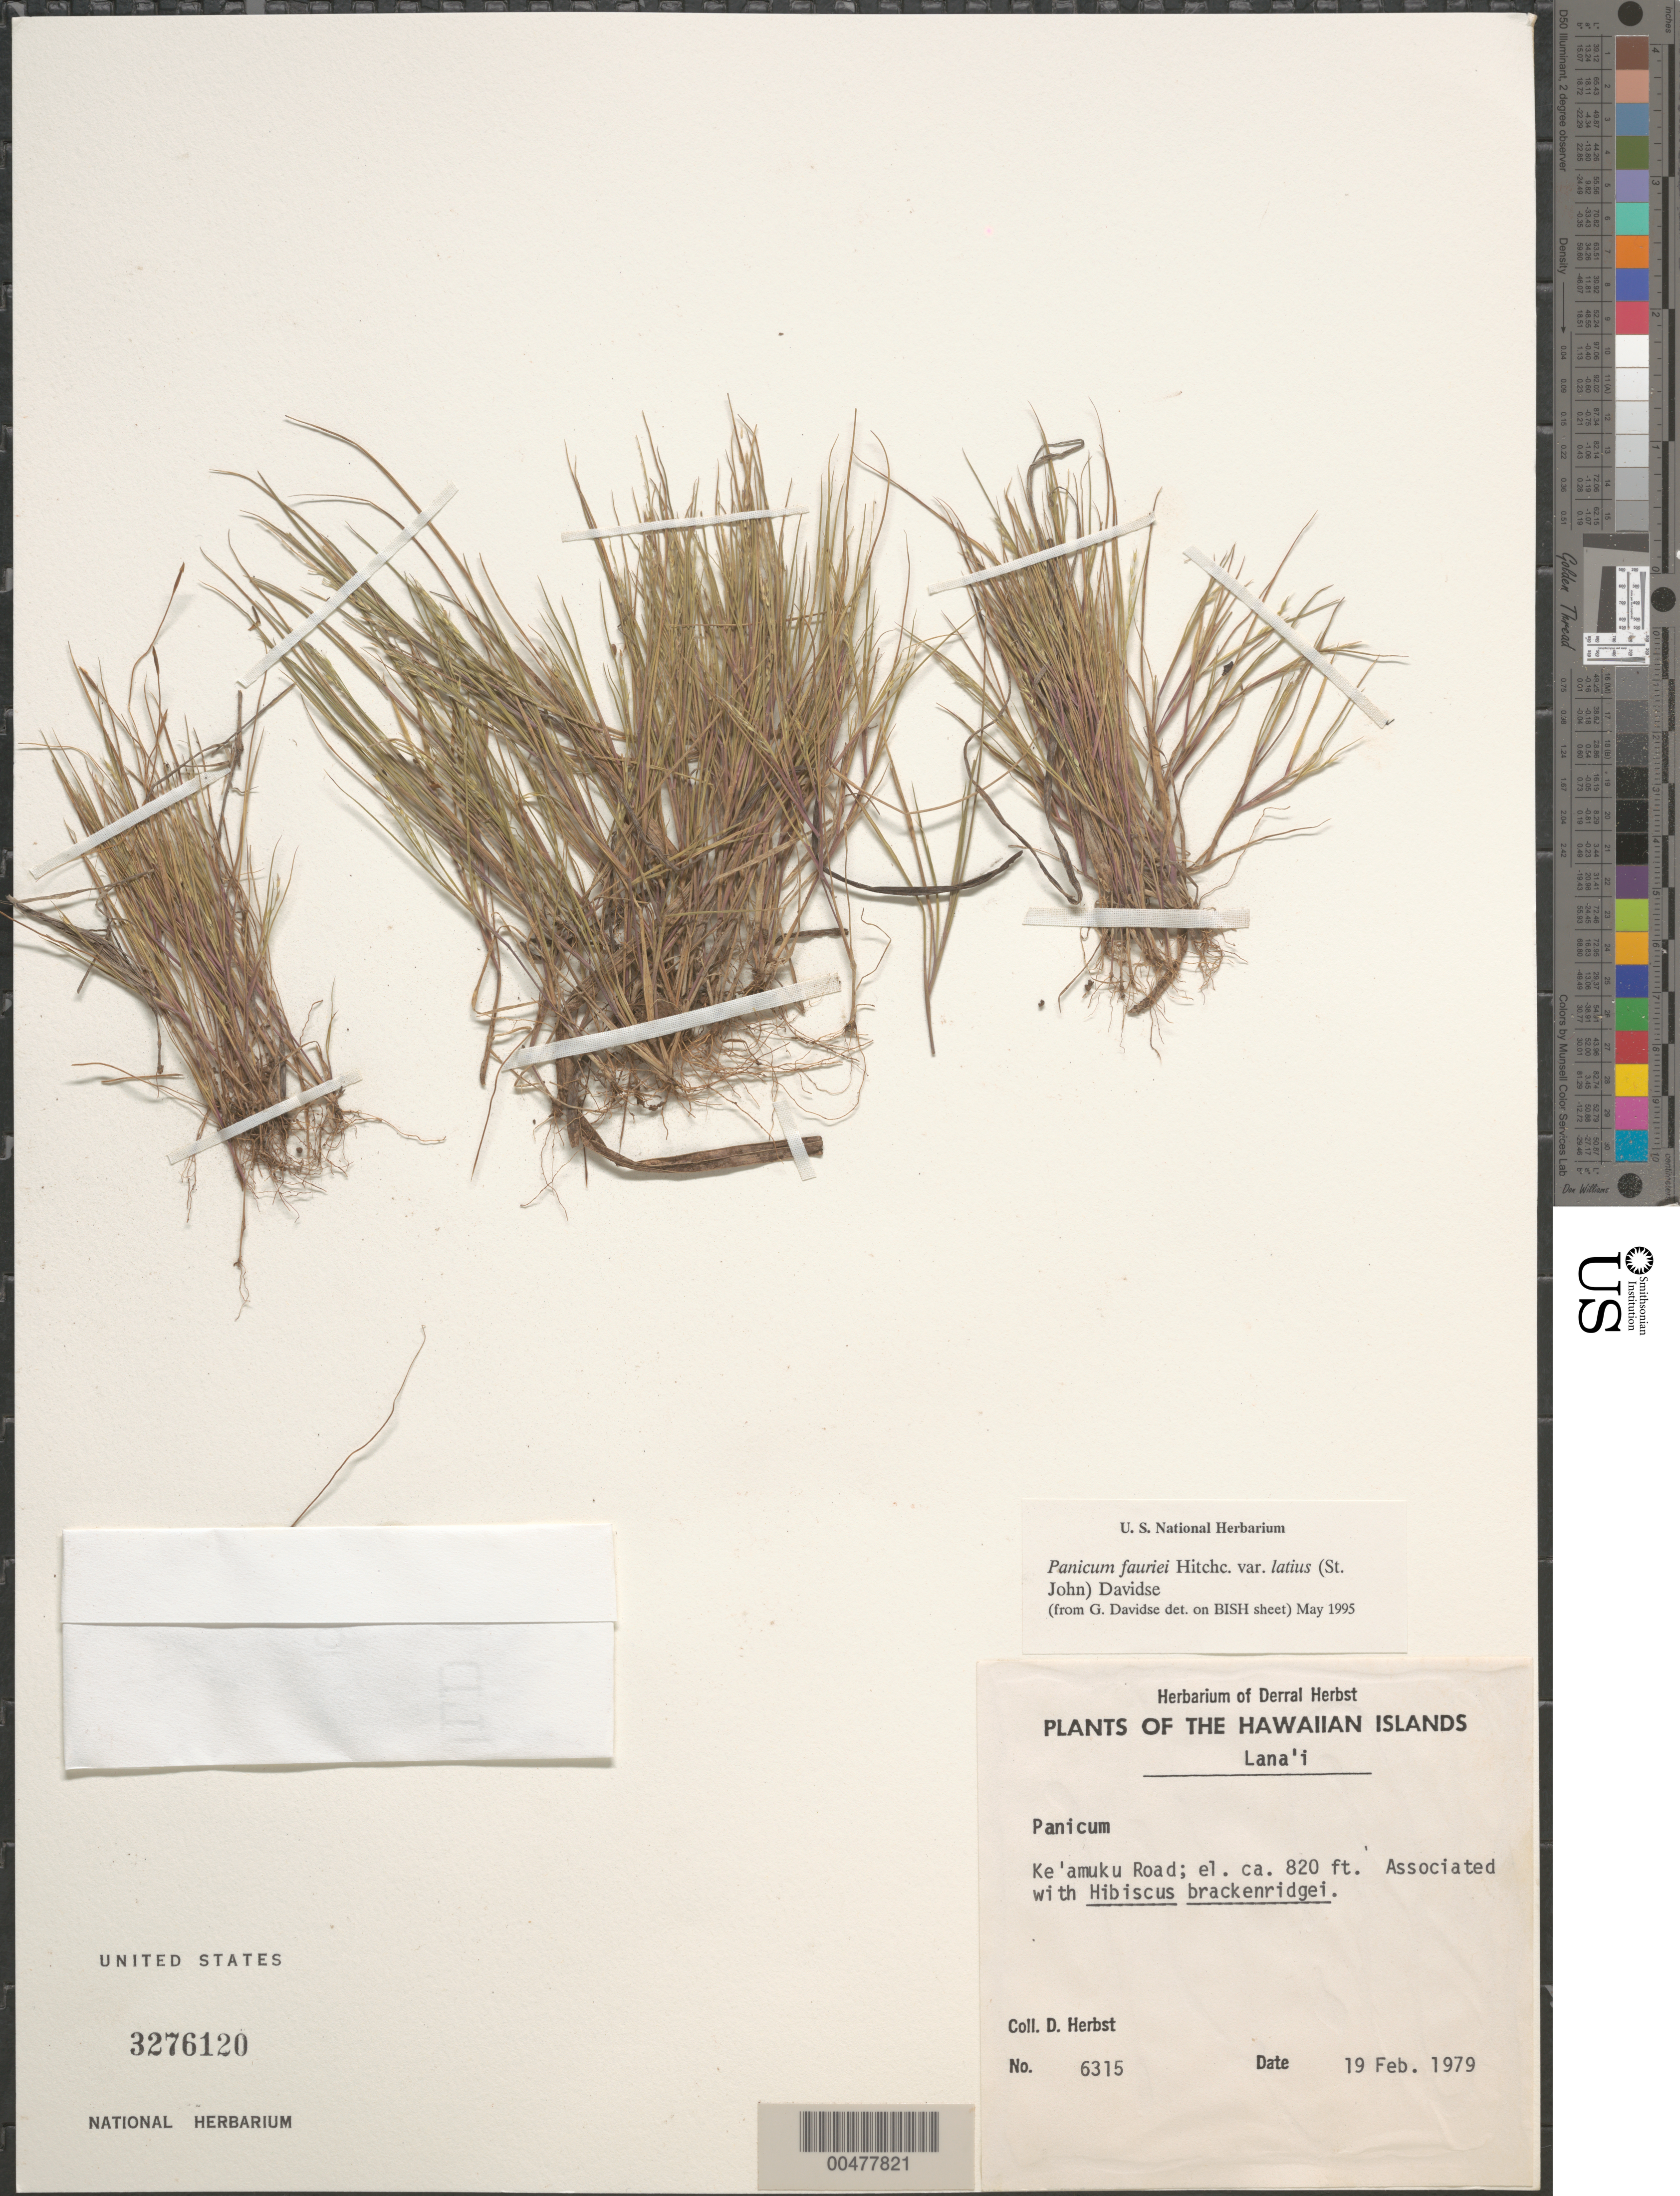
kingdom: Plantae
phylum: Tracheophyta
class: Liliopsida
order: Poales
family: Poaceae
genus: Panicum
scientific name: Panicum fauriei var. latius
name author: (H. St. John) Davidse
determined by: Davidse, Gerrit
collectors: D. R. Herbst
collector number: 6315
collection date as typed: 19 Feb 1979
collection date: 1979-02-19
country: United States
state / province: Hawaii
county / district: Maui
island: Lana'i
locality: Keamuku Rd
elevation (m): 250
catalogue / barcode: US 3276120